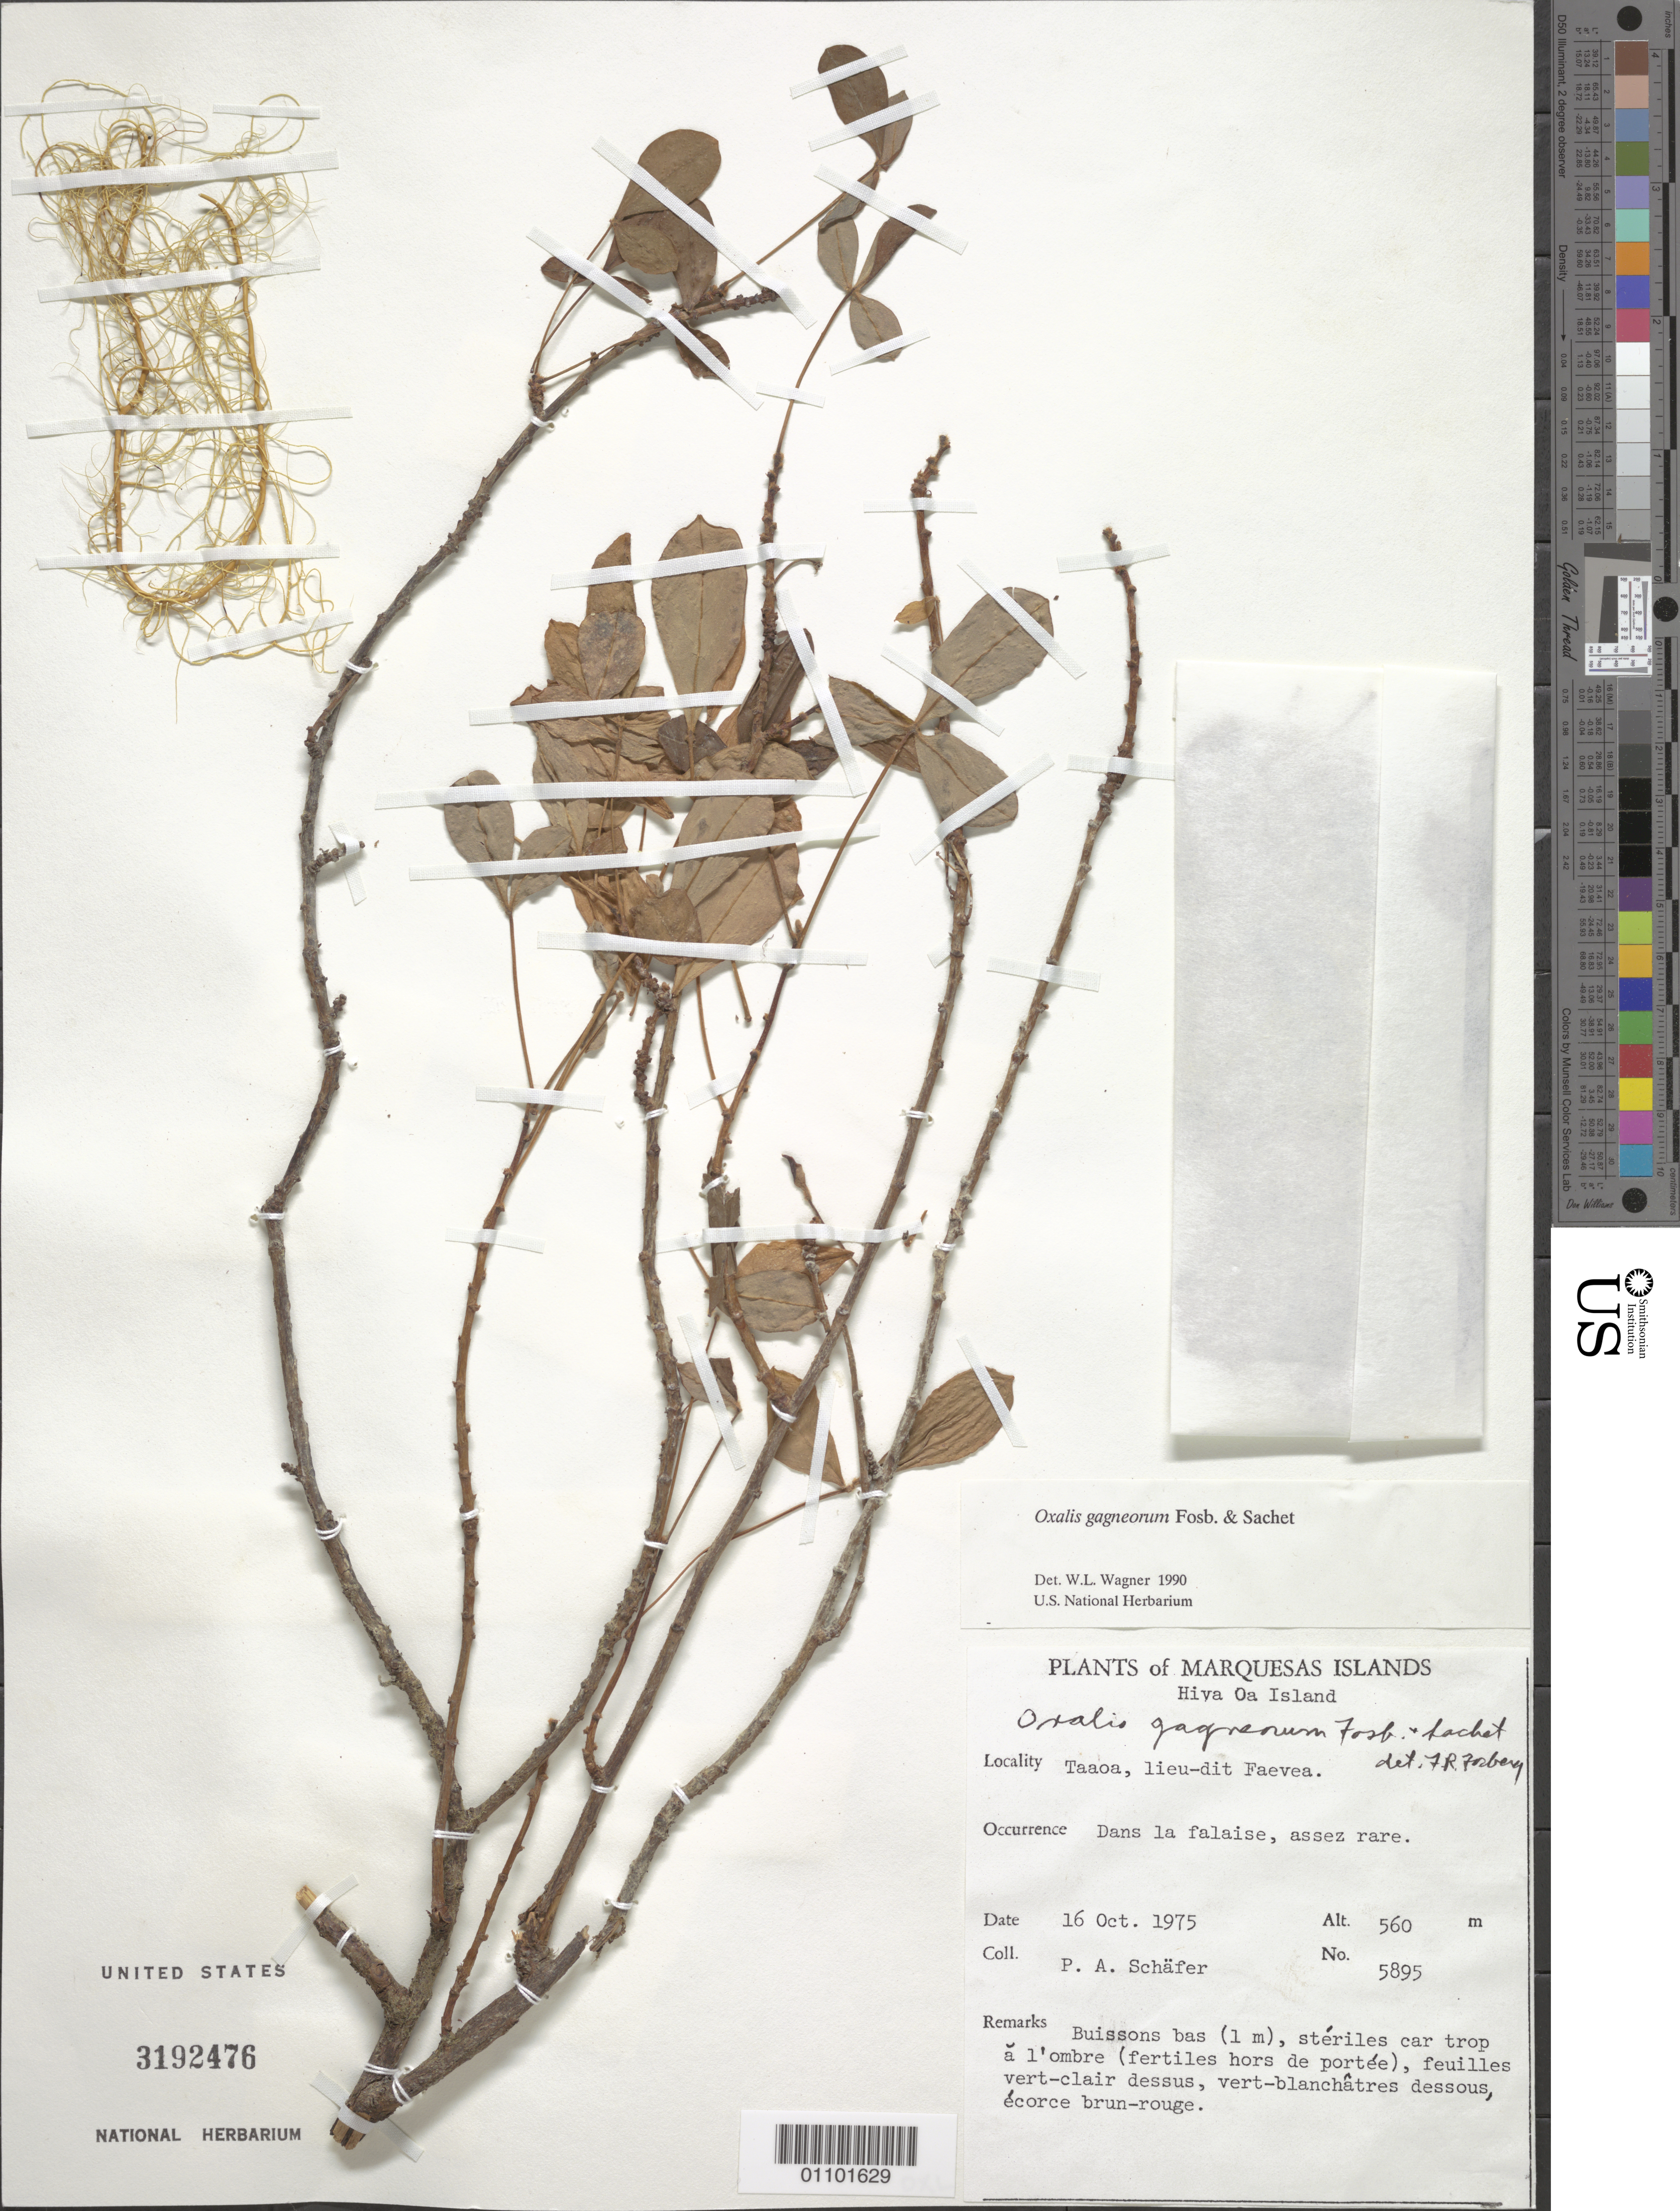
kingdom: Plantae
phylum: Tracheophyta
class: Magnoliopsida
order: Oxalidales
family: Oxalidaceae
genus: Oxalis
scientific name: Oxalis gagneorum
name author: Fosberg & Sachet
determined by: Wagner, W. L., (BOT), Smithsonian Institution - National Museum of Natural History (UNITED STATES)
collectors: P. A. Schäfer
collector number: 5895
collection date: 1975-10-16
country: French Polynesia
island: Hiva Oa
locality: Taaoa, lieu-dit Fa'e ve'a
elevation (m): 560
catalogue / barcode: US 3192476